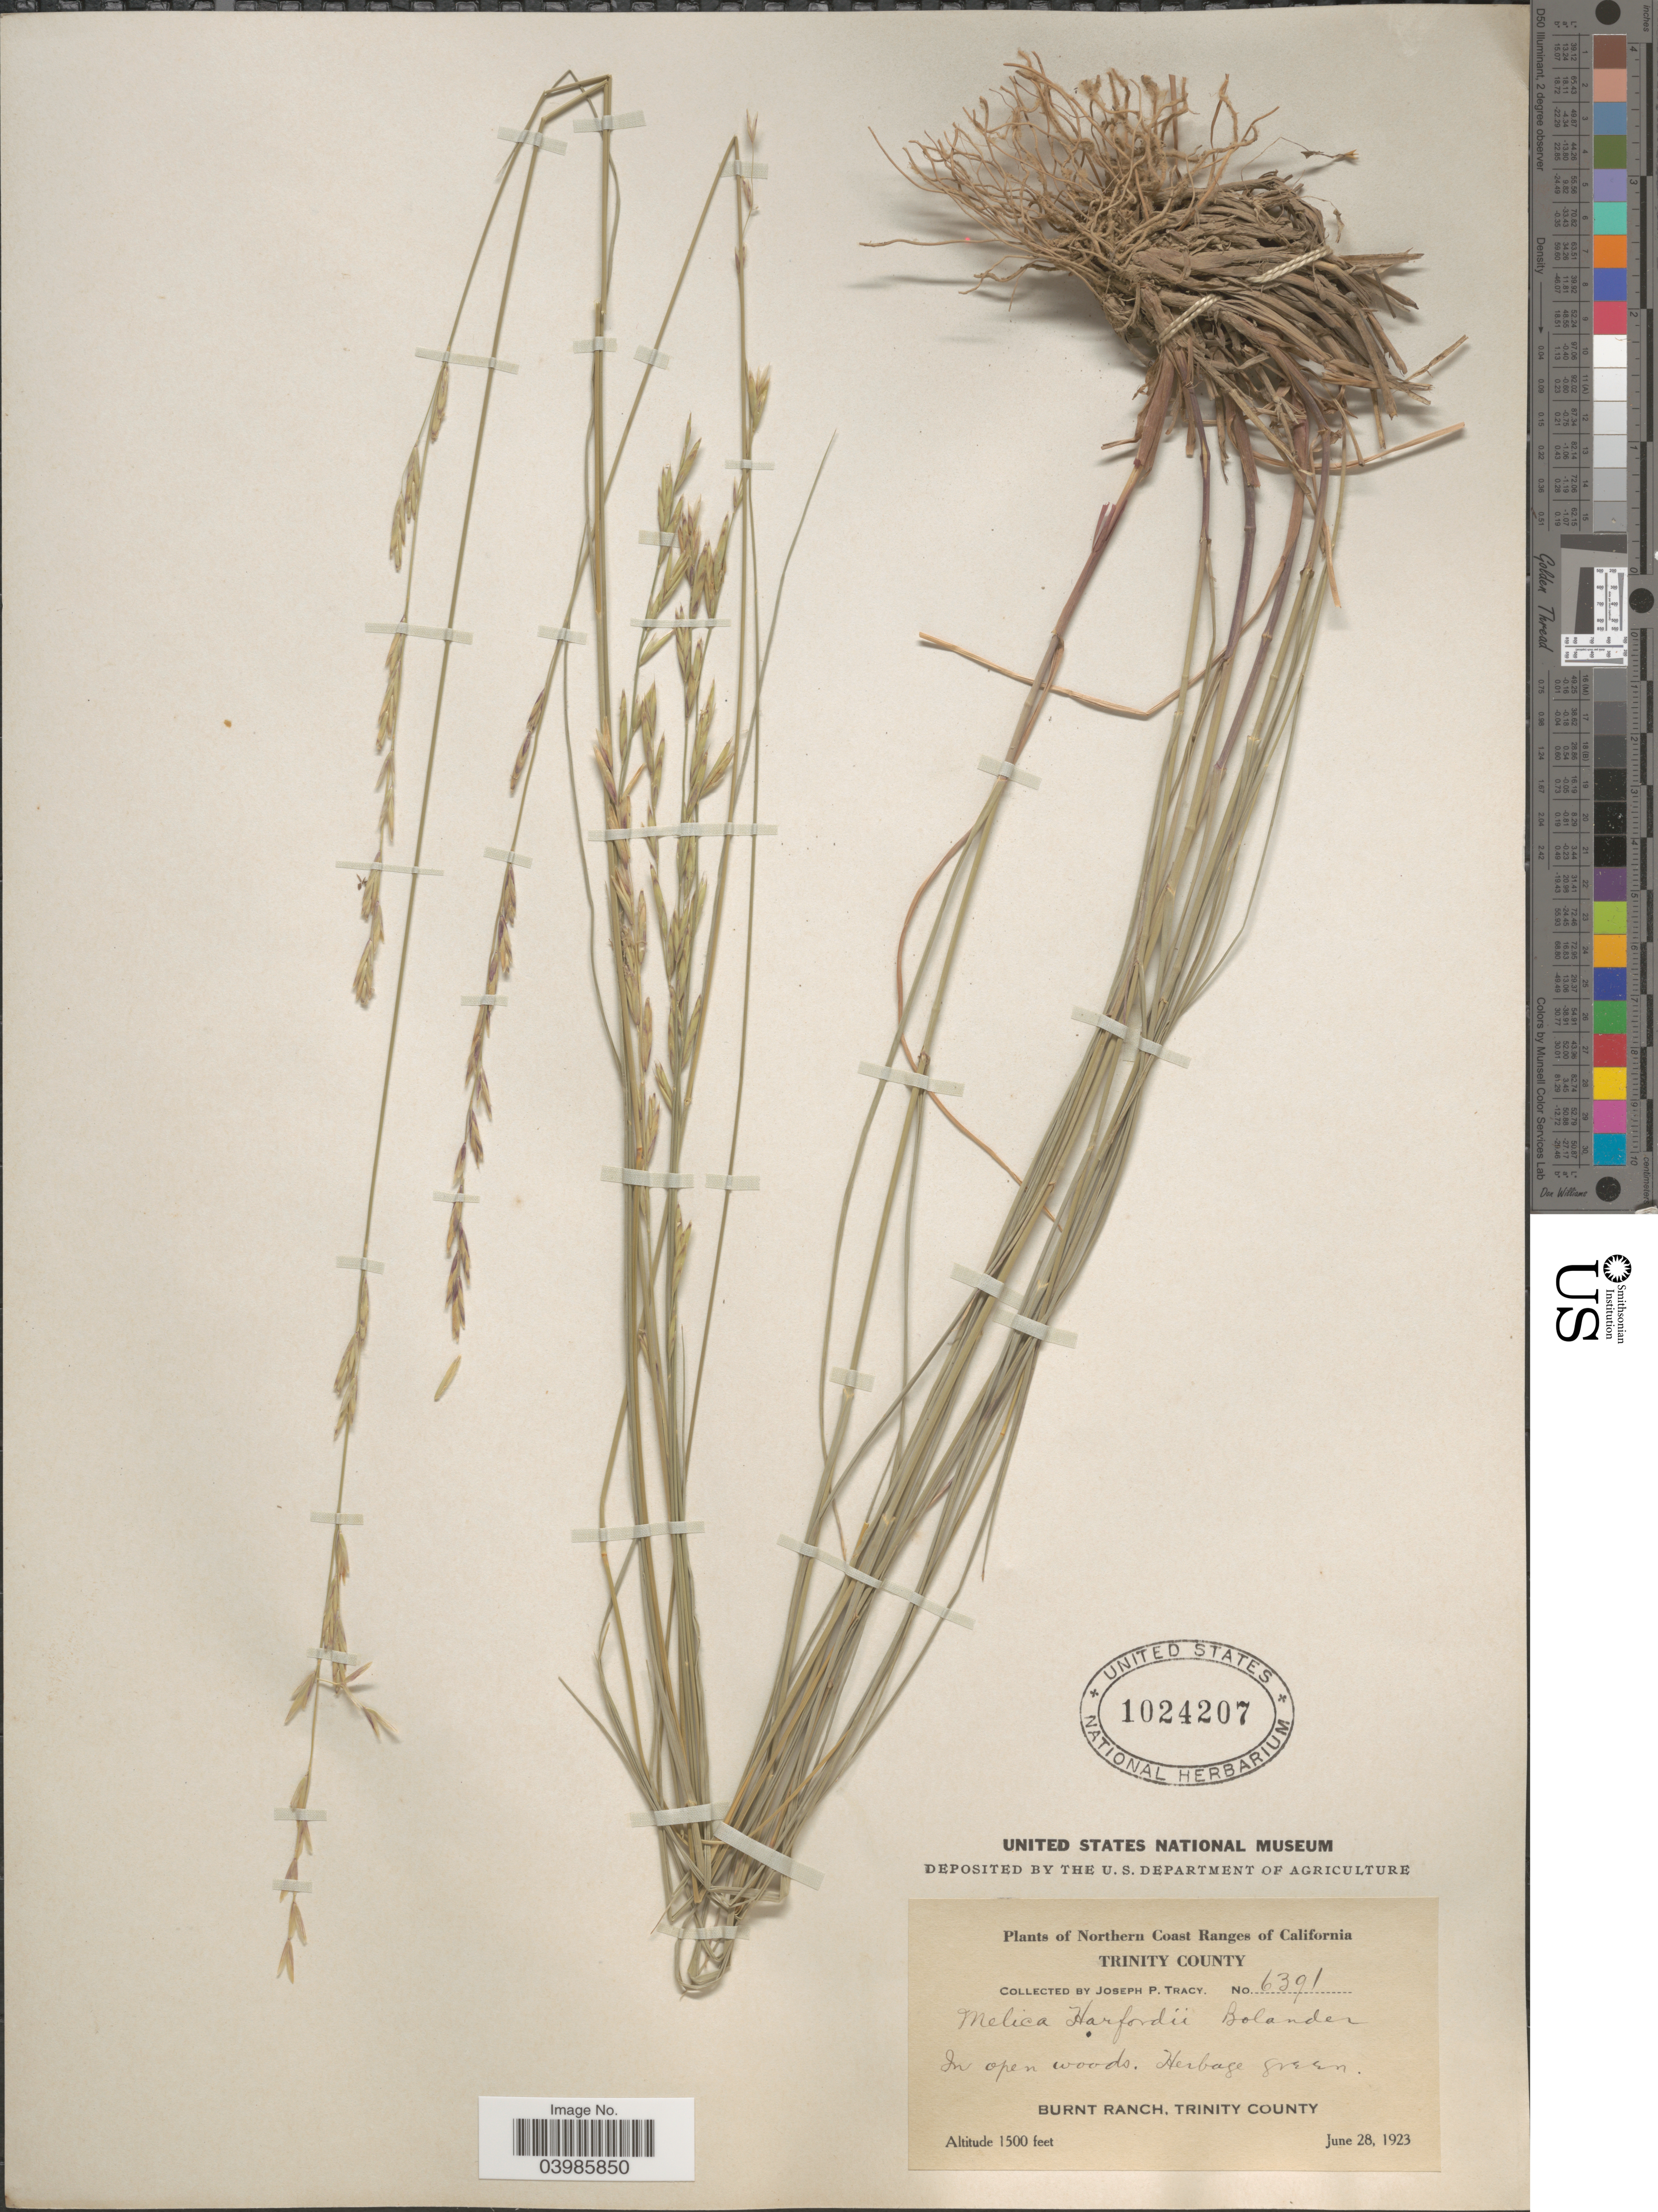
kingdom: Plantae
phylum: Tracheophyta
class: Liliopsida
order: Poales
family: Poaceae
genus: Melica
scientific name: Melica harfordii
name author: Bol.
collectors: J. Tracy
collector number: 6391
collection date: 1923-06-28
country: United States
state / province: California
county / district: Trinity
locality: Northern Coast Ranges of California. Trinity County. In open woods. Burnt Ranch, Trinity County.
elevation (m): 457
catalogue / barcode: US 1024207